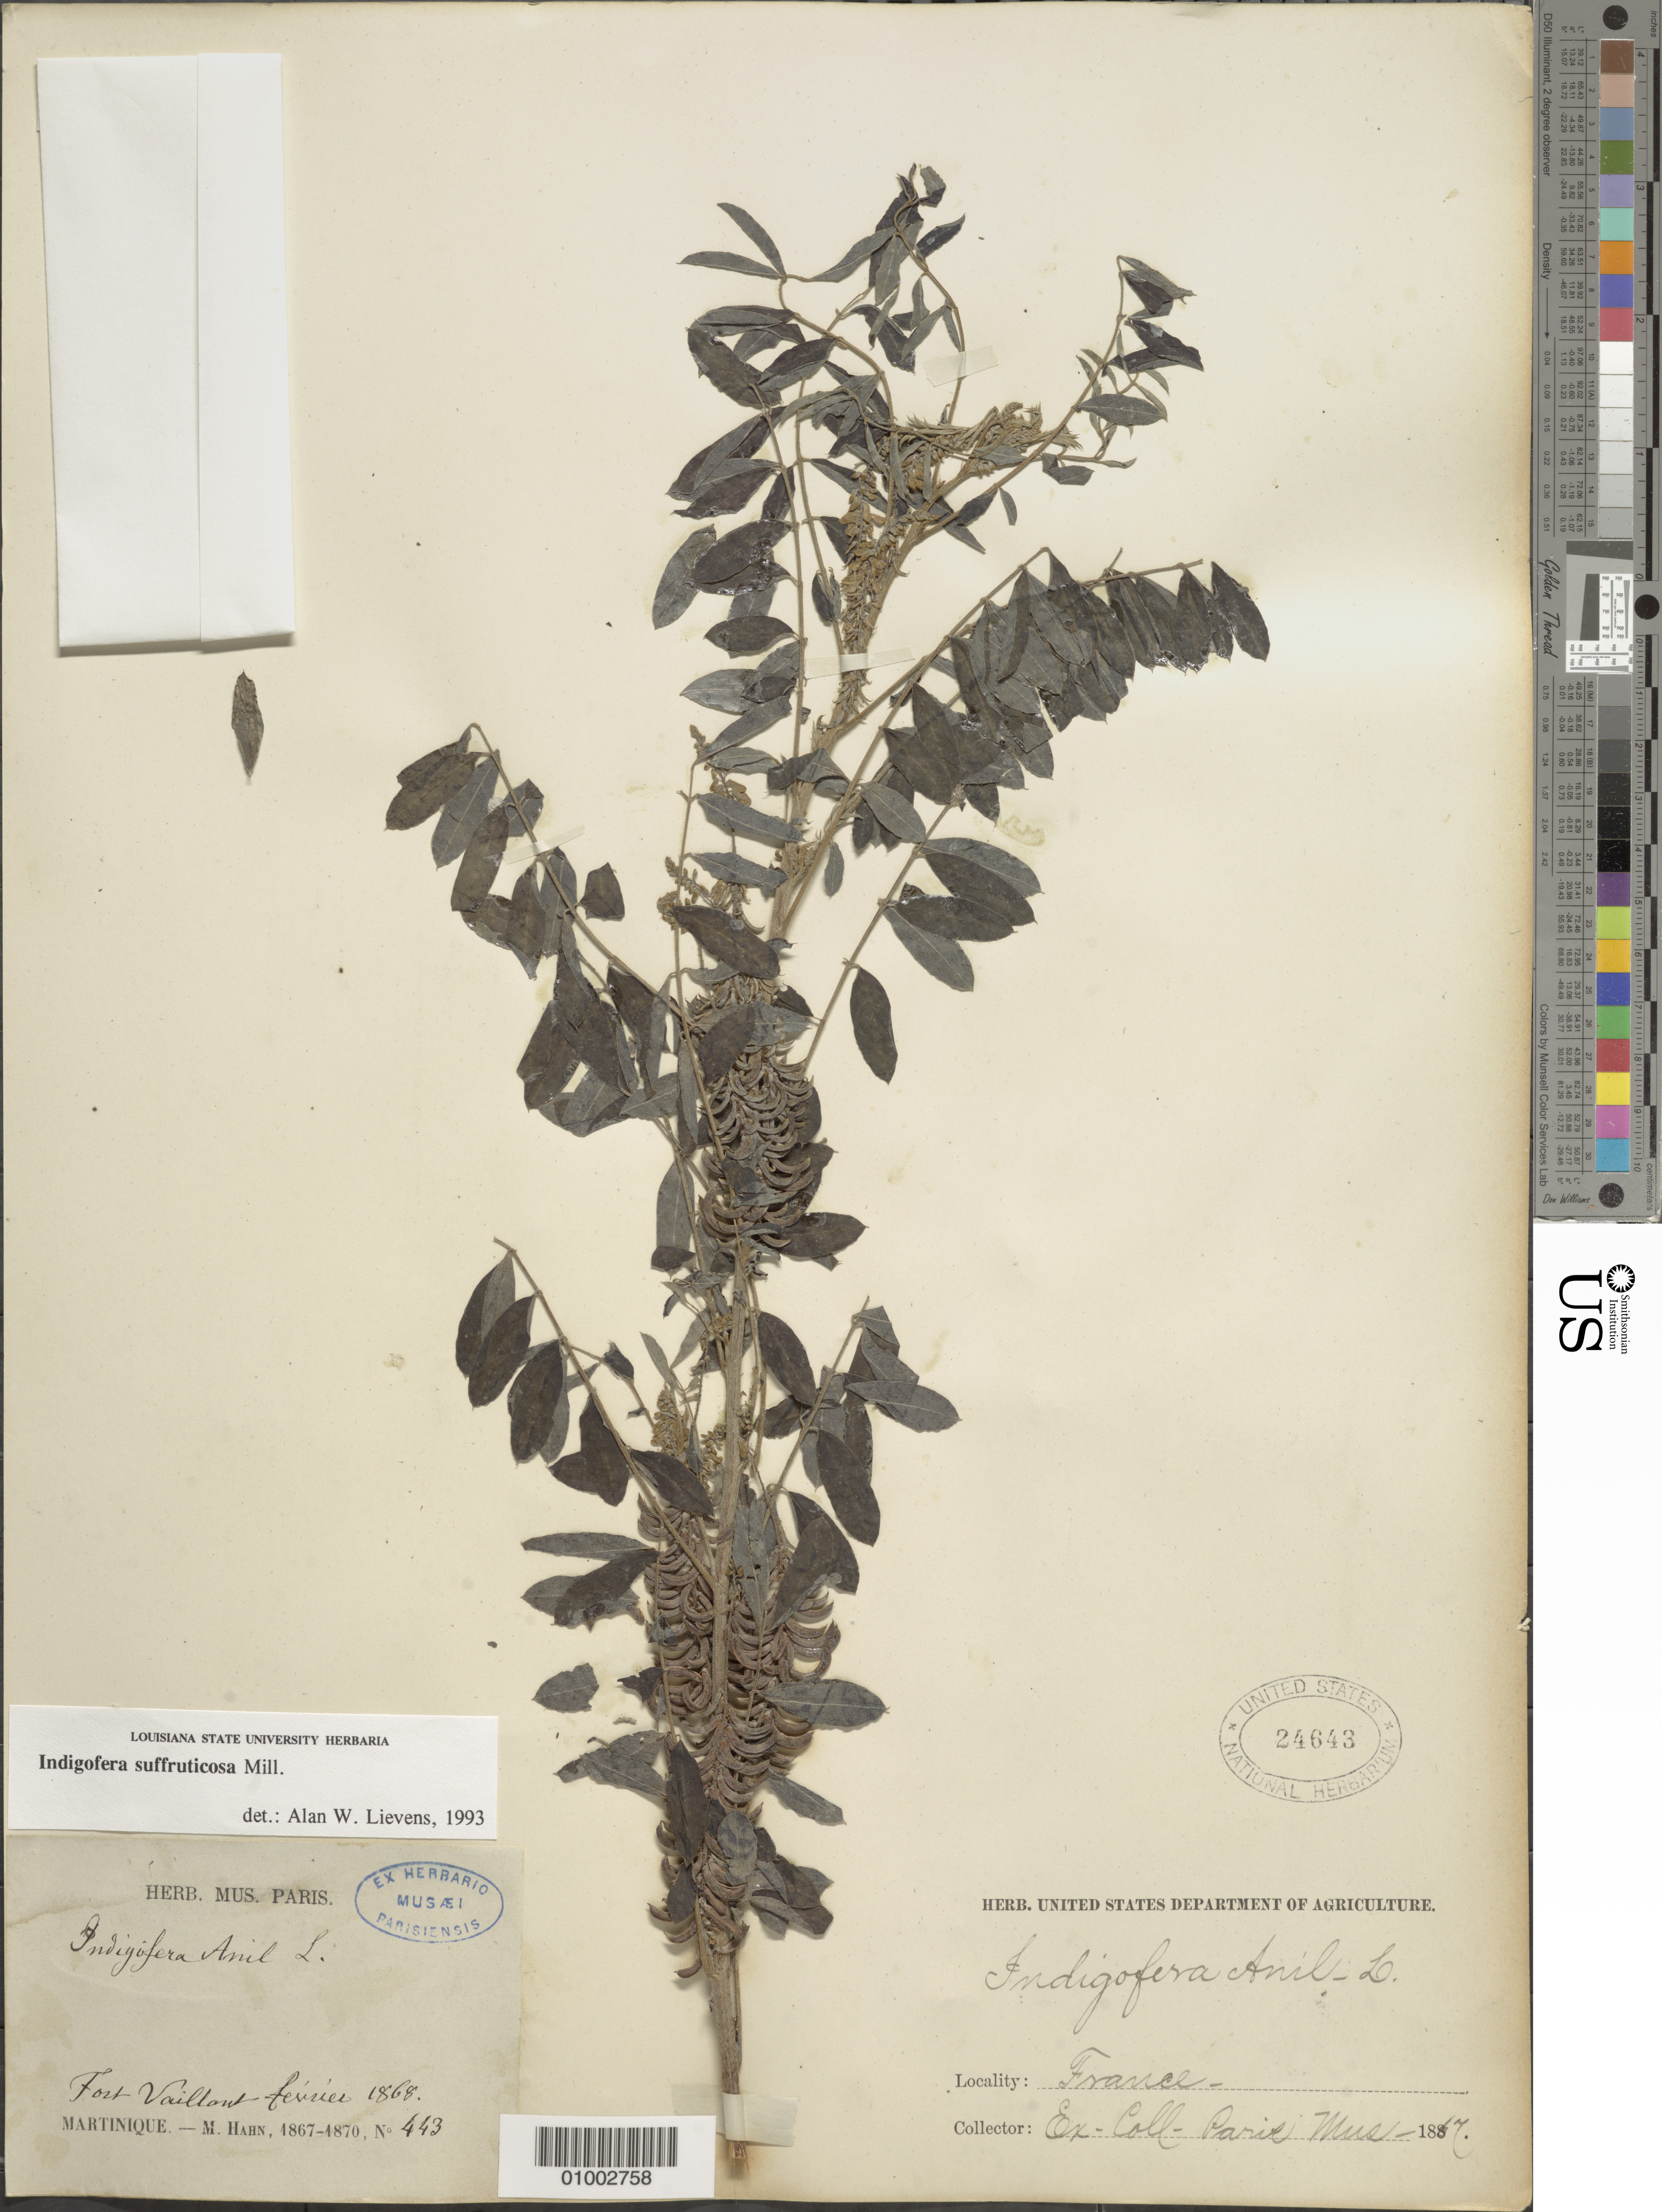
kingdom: Plantae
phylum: Tracheophyta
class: Magnoliopsida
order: Fabales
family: Fabaceae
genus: Indigofera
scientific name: Indigofera suffruticosa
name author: Mill.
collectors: M. Hahn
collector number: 443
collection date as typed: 1868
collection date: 1868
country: Martinique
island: Martinique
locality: Fort Vaillant- Feurier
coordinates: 0 N, 0 E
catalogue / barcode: US 24643